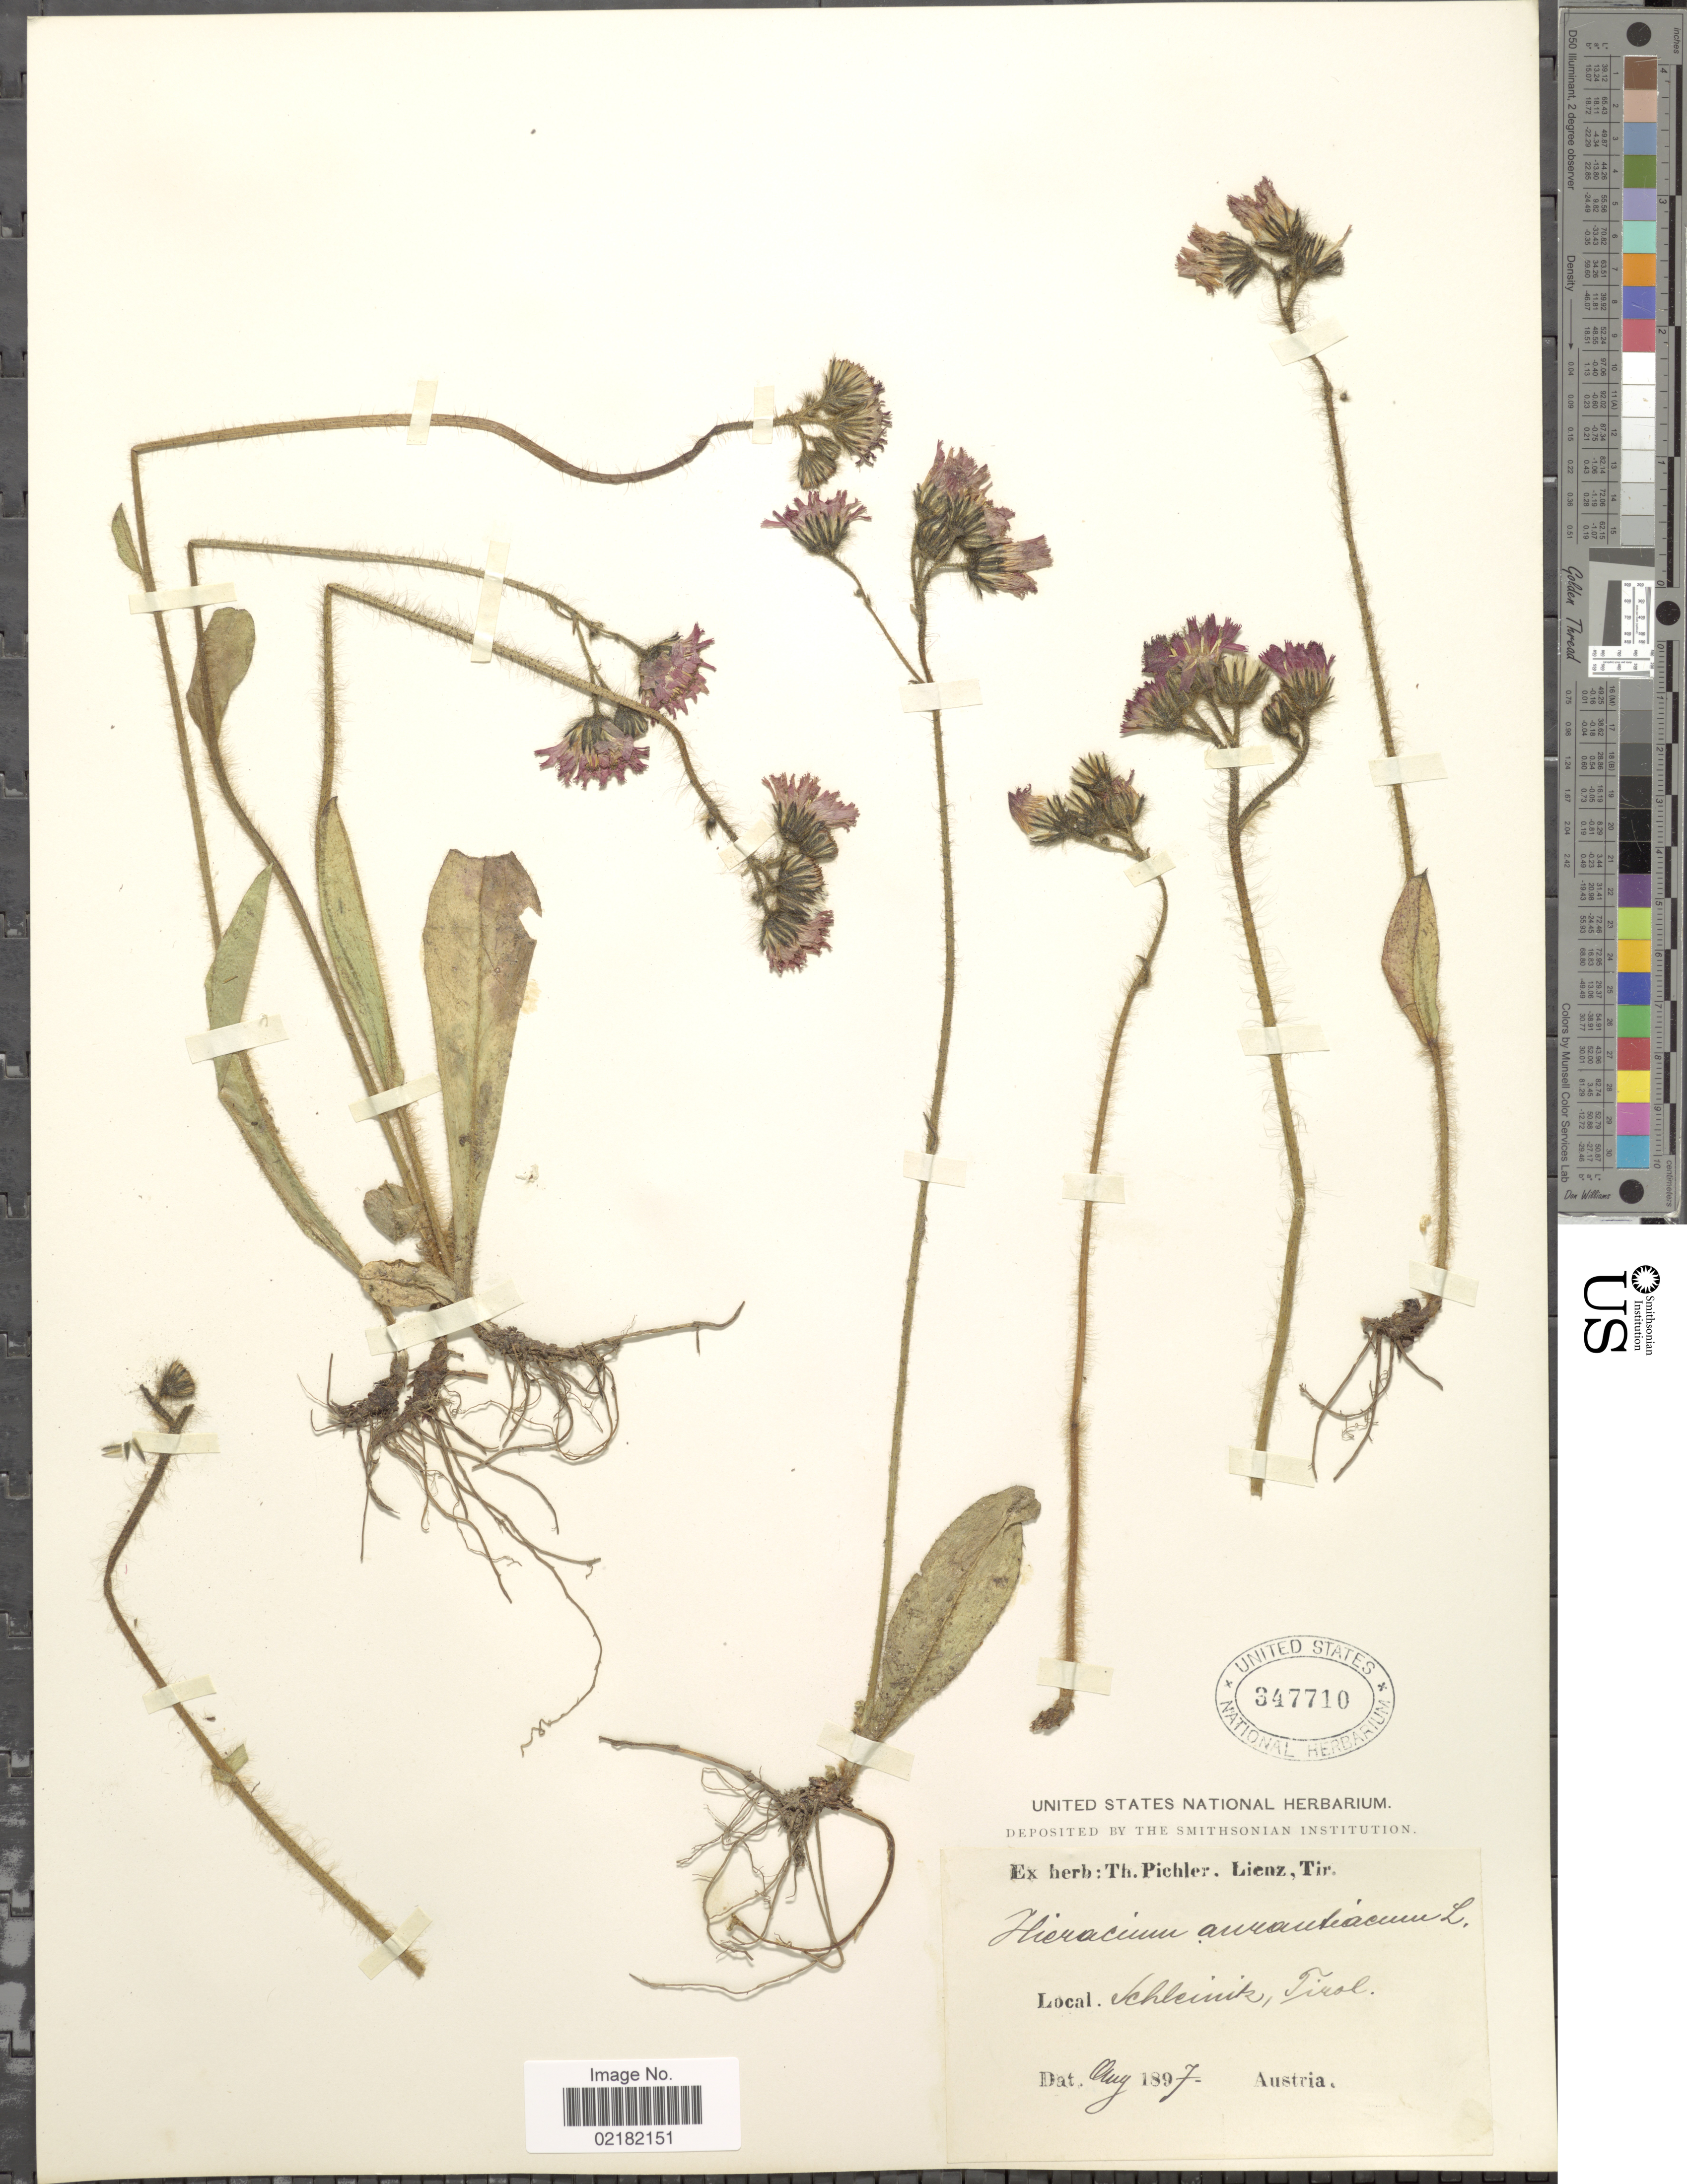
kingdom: Plantae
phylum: Tracheophyta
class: Magnoliopsida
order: Asterales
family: Asteraceae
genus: Pilosella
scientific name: Pilosella aurantiaca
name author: (L.) F.W. Schultz & Sch. Bip.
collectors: ex herb. T. Pichler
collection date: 1897-08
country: Austria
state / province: Tirol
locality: Schleinik.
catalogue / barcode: US 347710